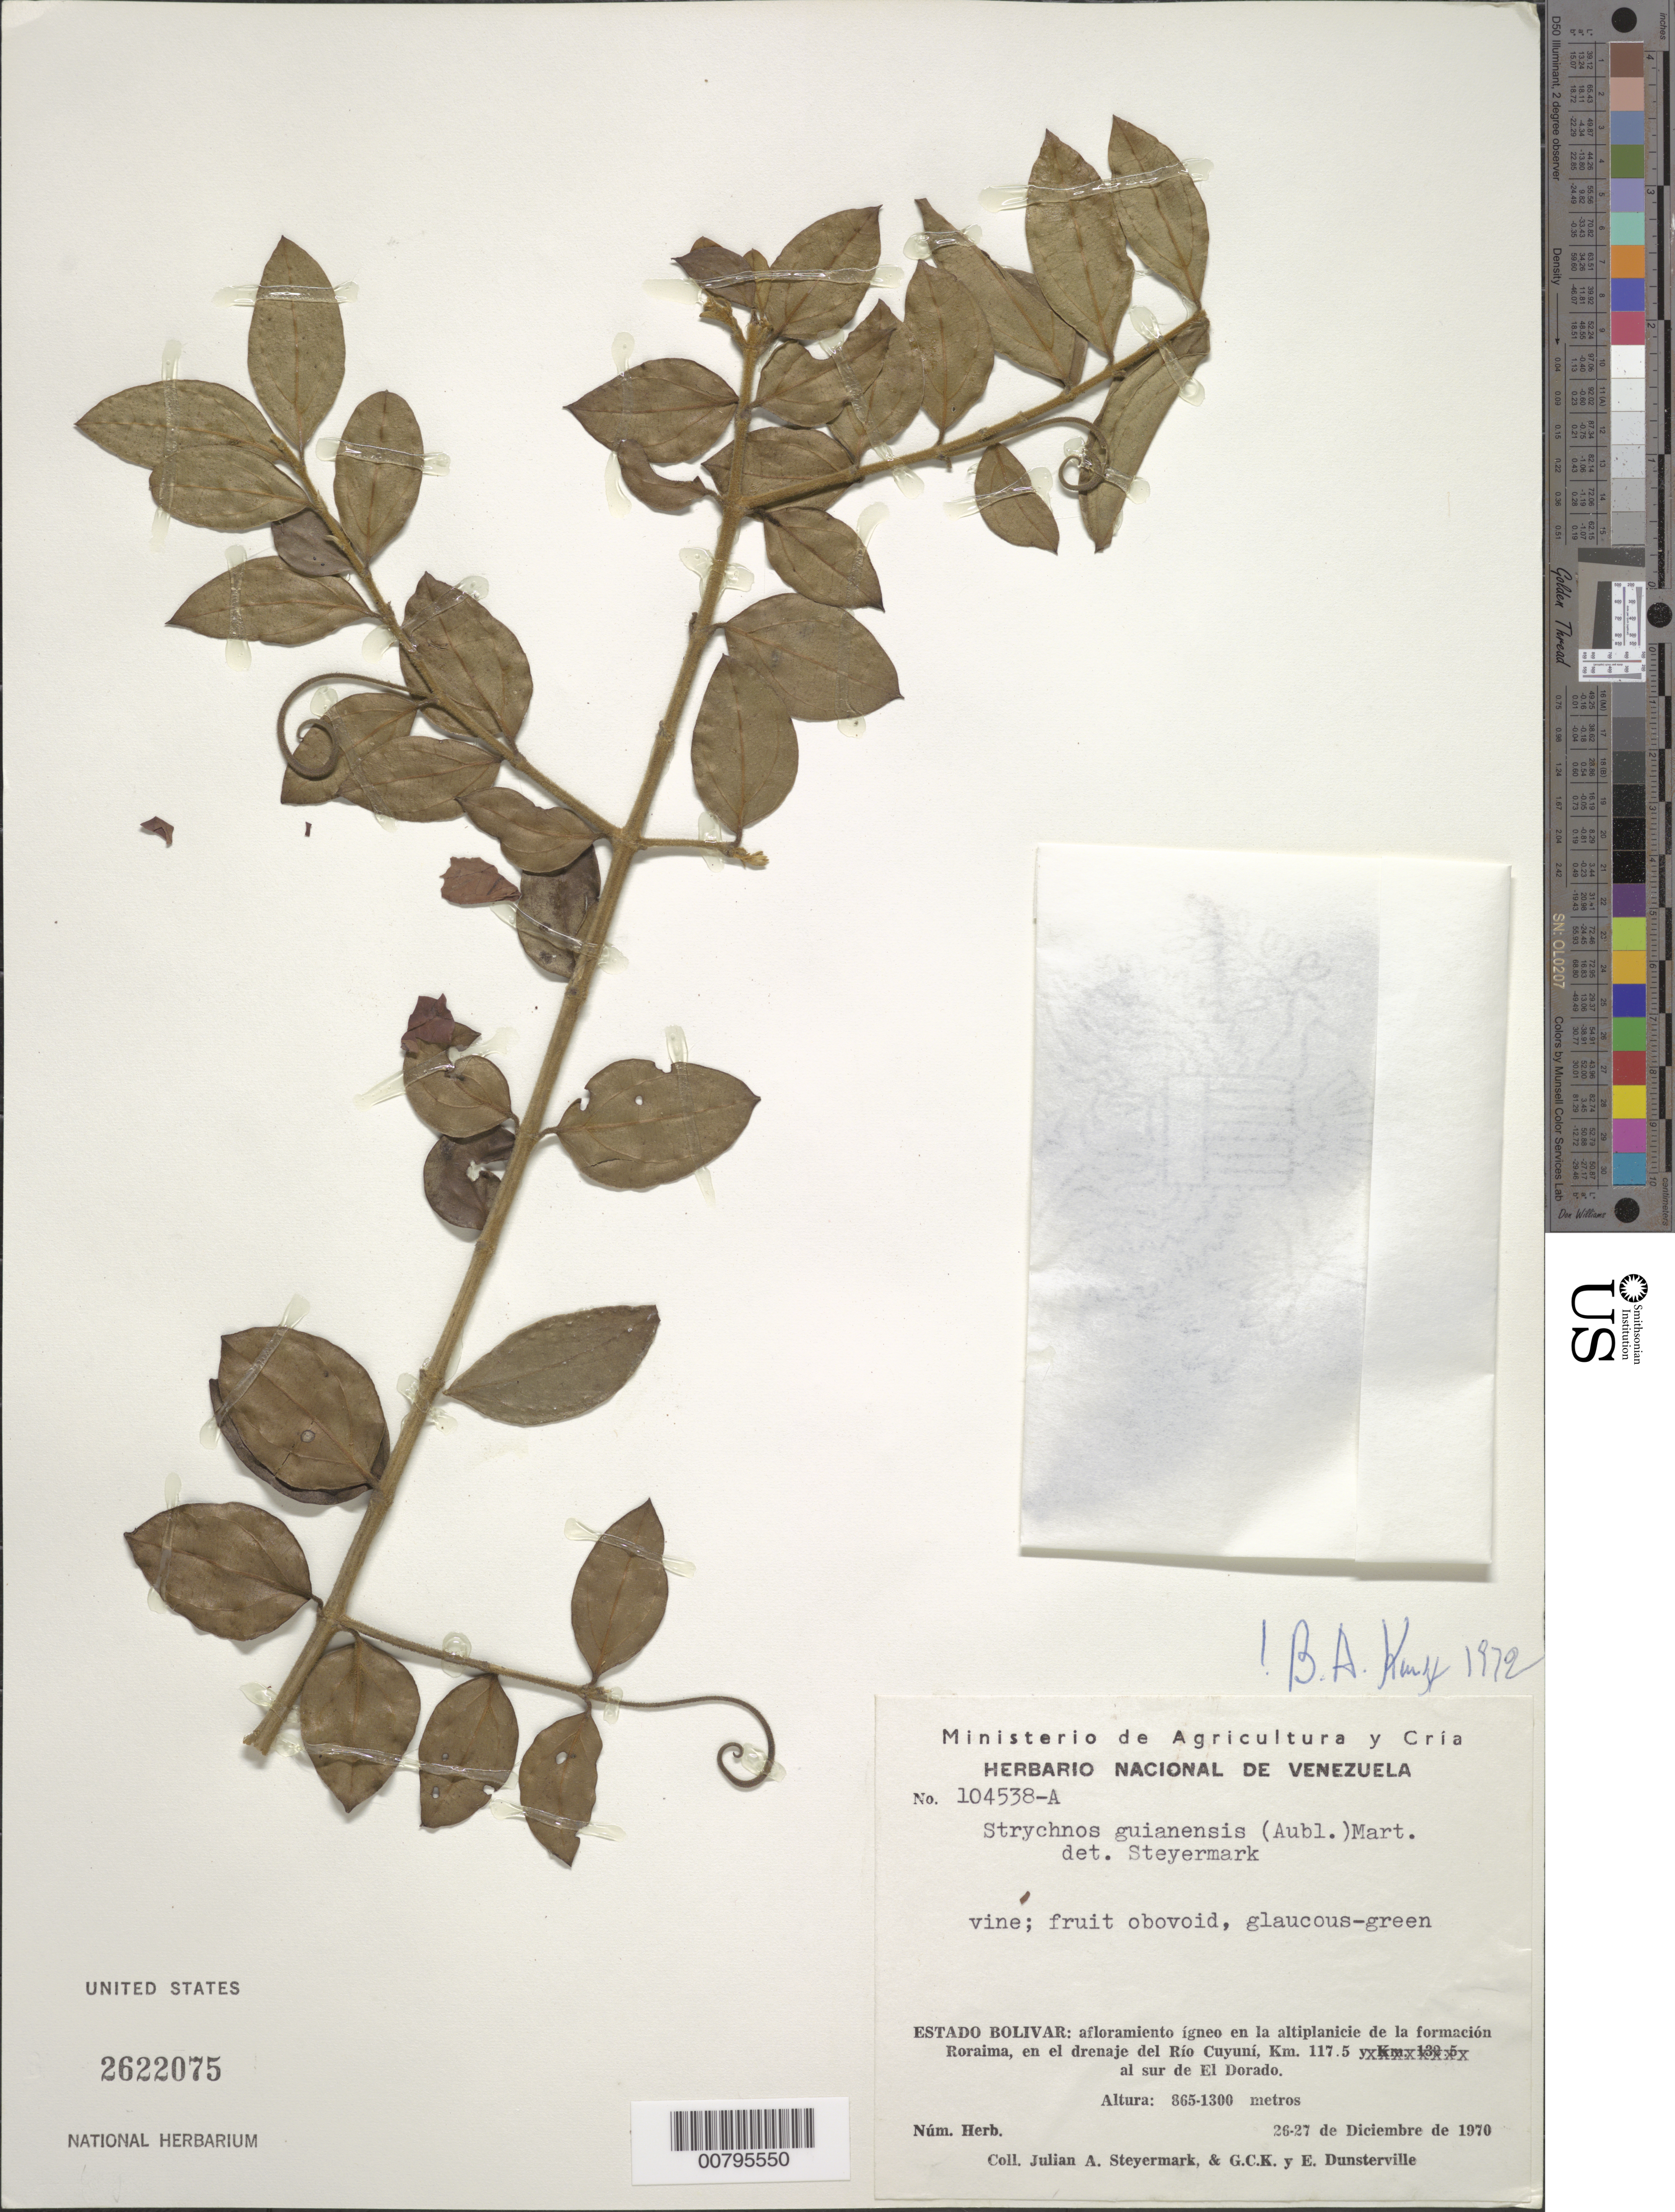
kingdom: Plantae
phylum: Tracheophyta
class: Magnoliopsida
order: Gentianales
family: Loganiaceae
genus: Strychnos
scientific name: Strychnos guianensis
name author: (Aubl.) Mart.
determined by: Steyermark, Julian A., (VEN)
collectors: J. Steyermark, G. C. K. Dunsterville & E. Dunsterville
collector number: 104538 A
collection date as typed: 26-Dec-70 to 27-Dec-70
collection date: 1970-12-26/1970-12-27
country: Venezuela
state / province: Bolívar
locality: Río Cuyuni drainage, km 117.5 y km 132.5 al sur de El Dorado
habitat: Afloramiento igneo en la altiplanicie de la formacion Roraima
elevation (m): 865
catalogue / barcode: US 2622075